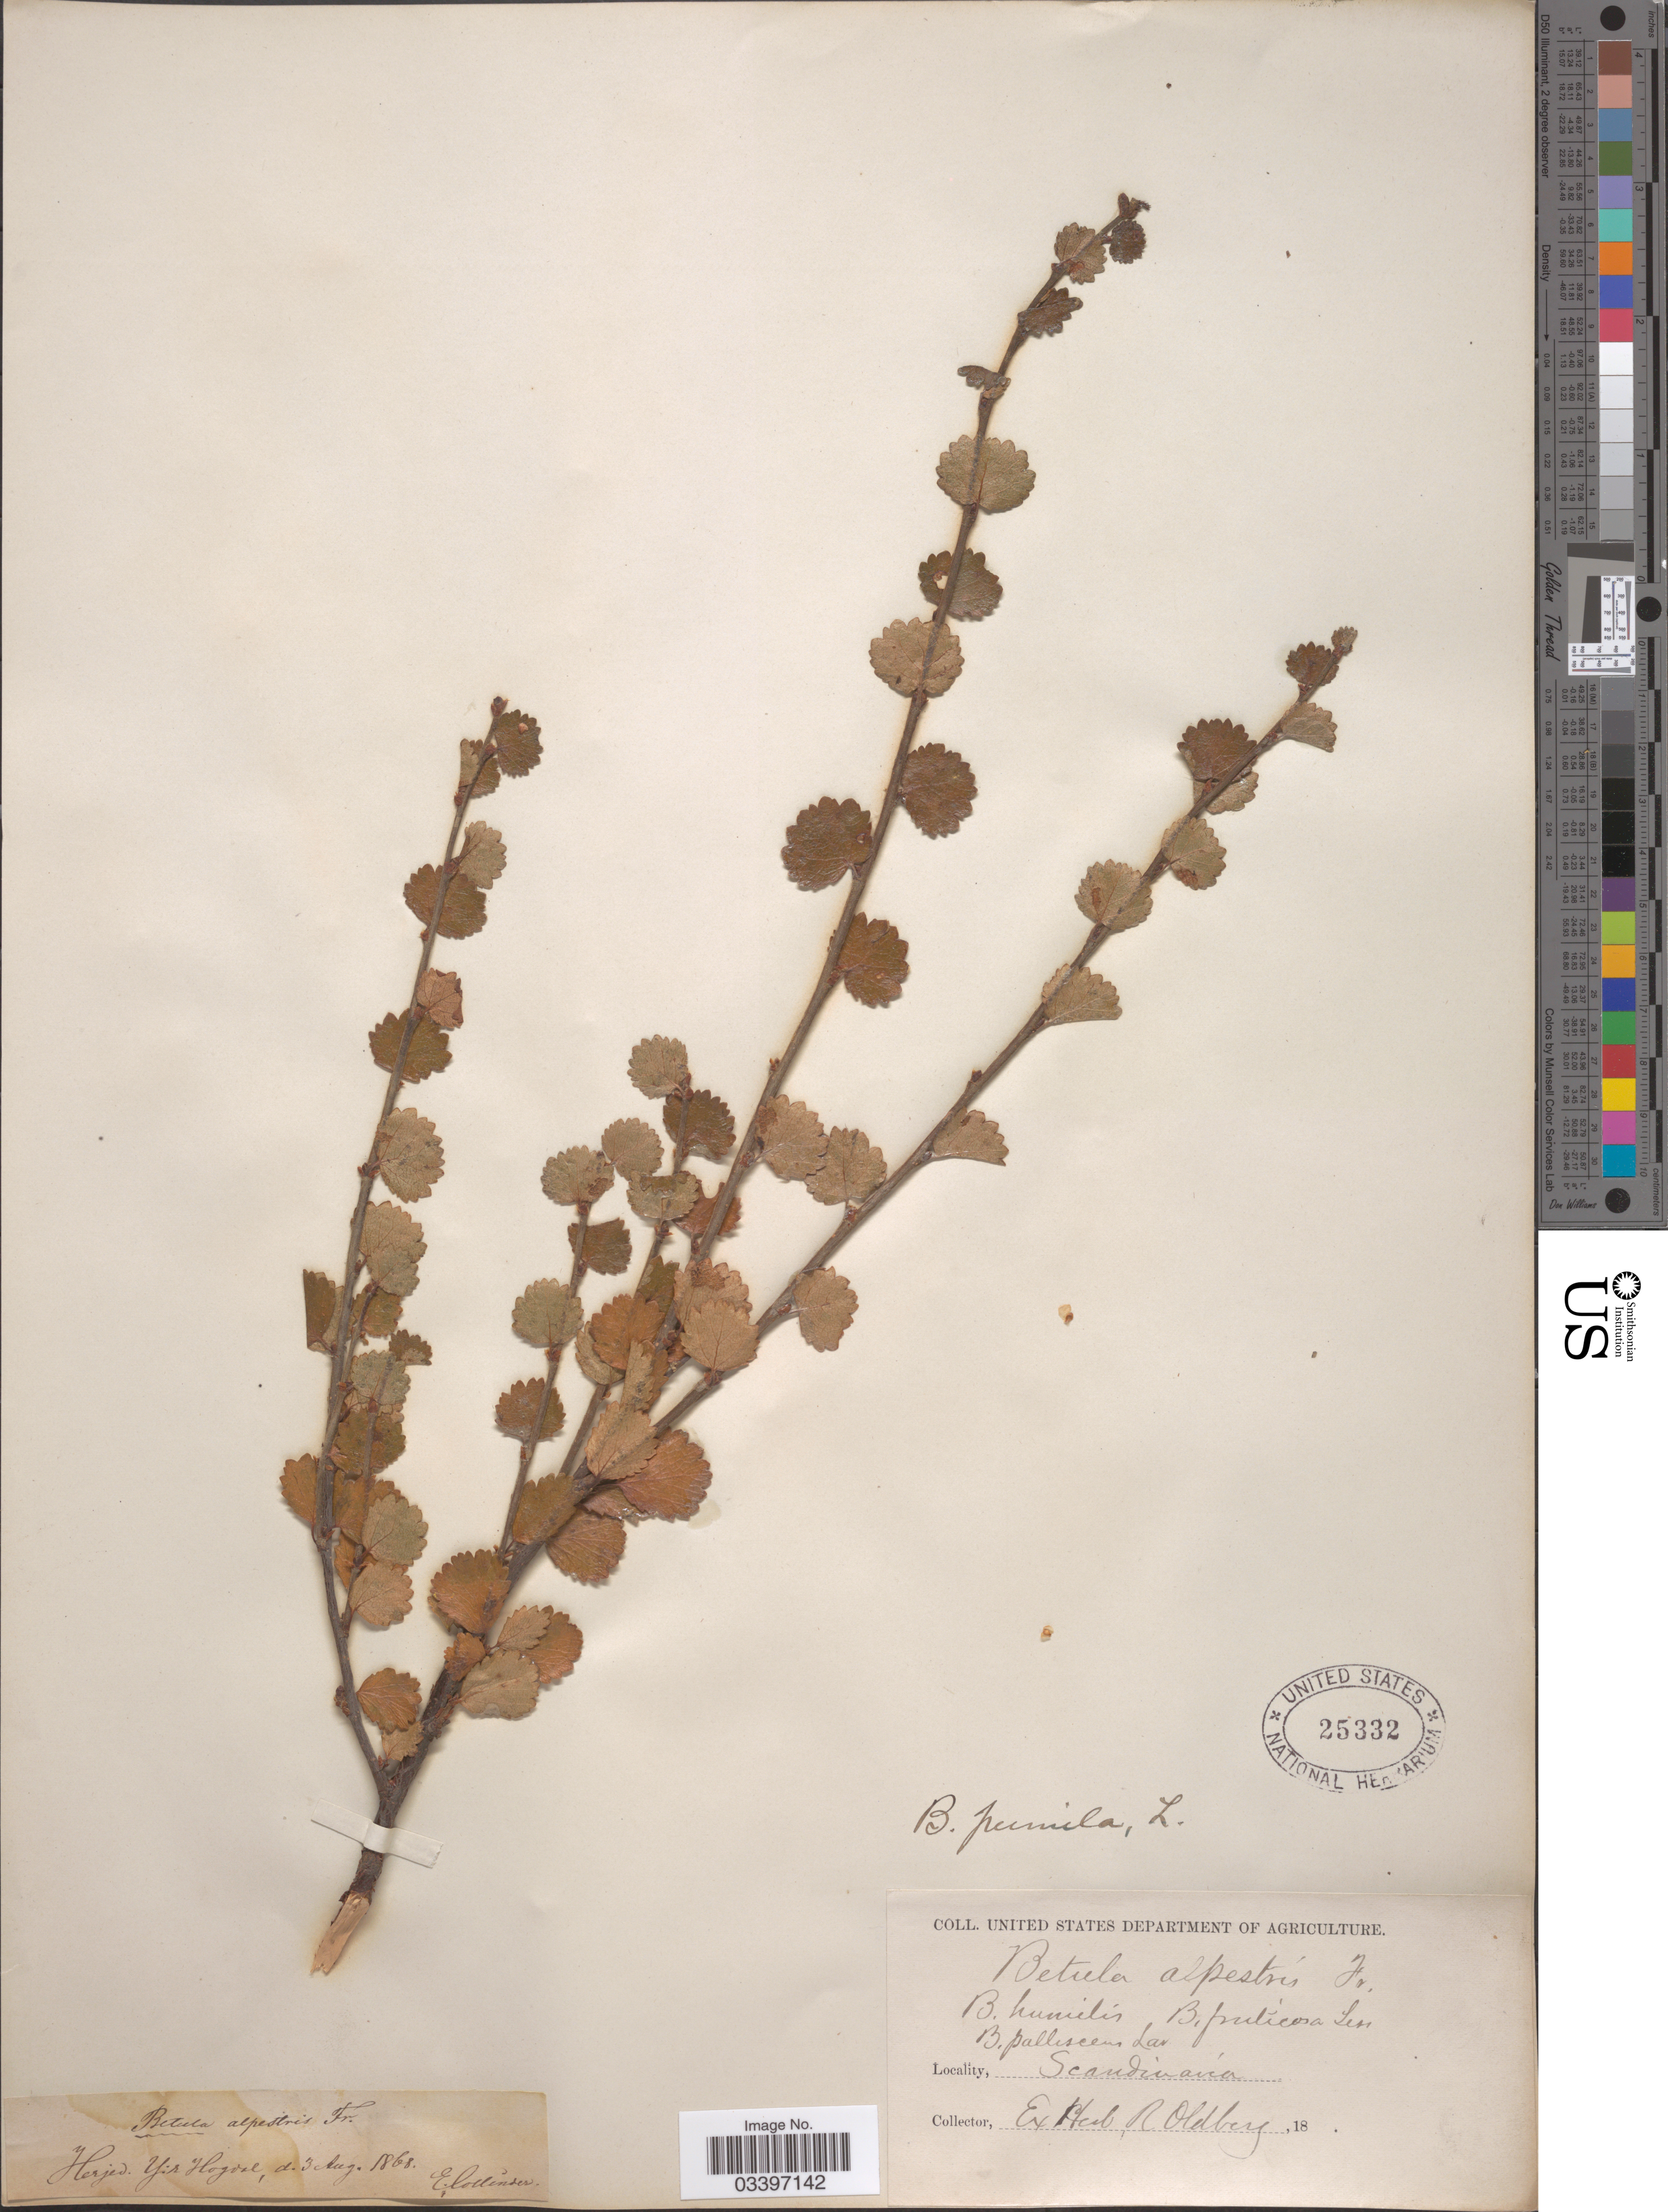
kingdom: Plantae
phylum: Tracheophyta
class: Magnoliopsida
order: Fagales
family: Betulaceae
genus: Betula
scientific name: Betula pumila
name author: L.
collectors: E. Collinder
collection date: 1868-08-03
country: Sweden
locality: Herjed. Y: r Hogdal.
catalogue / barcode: US 25332